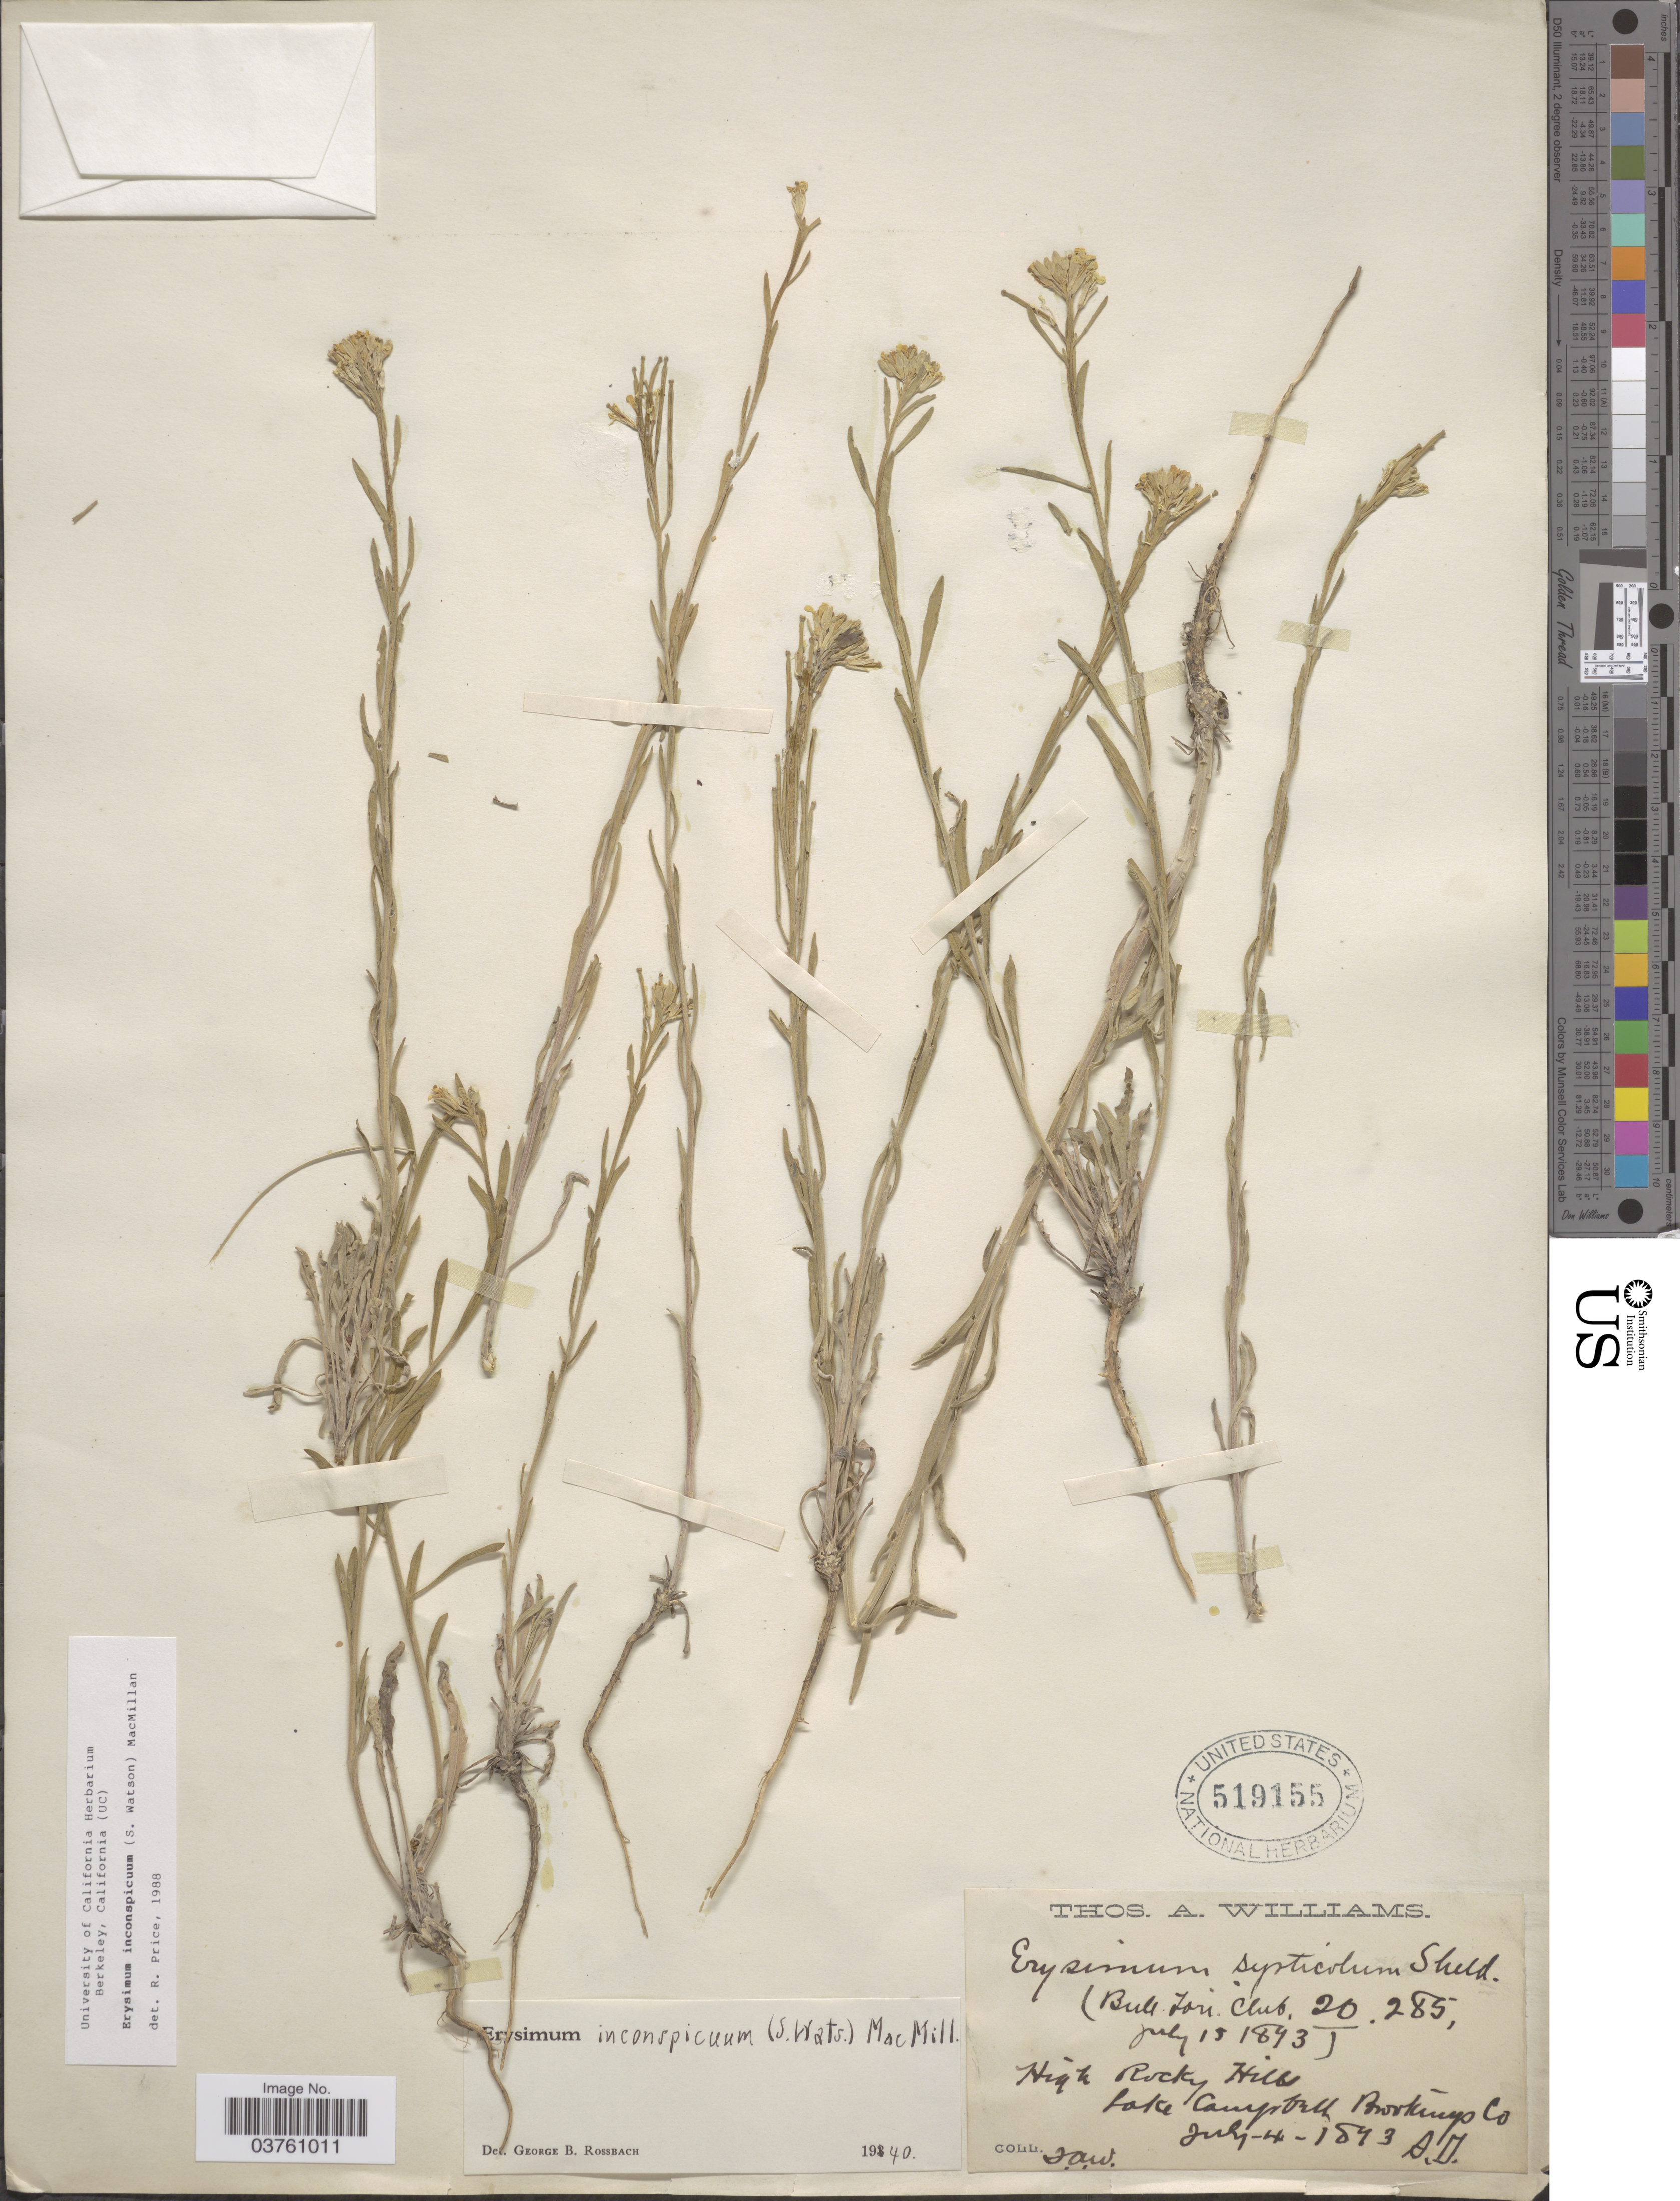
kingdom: Plantae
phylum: Tracheophyta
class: Magnoliopsida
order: Brassicales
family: Brassicaceae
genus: Erysimum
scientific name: Erysimum inconspicuum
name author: (S. Watson) MacMill.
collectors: T. A. Williams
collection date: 1843-07-04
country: United States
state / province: South Dakota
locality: High Rocky Hill. Lake Campbell. Brookings Co.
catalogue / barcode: US 519155